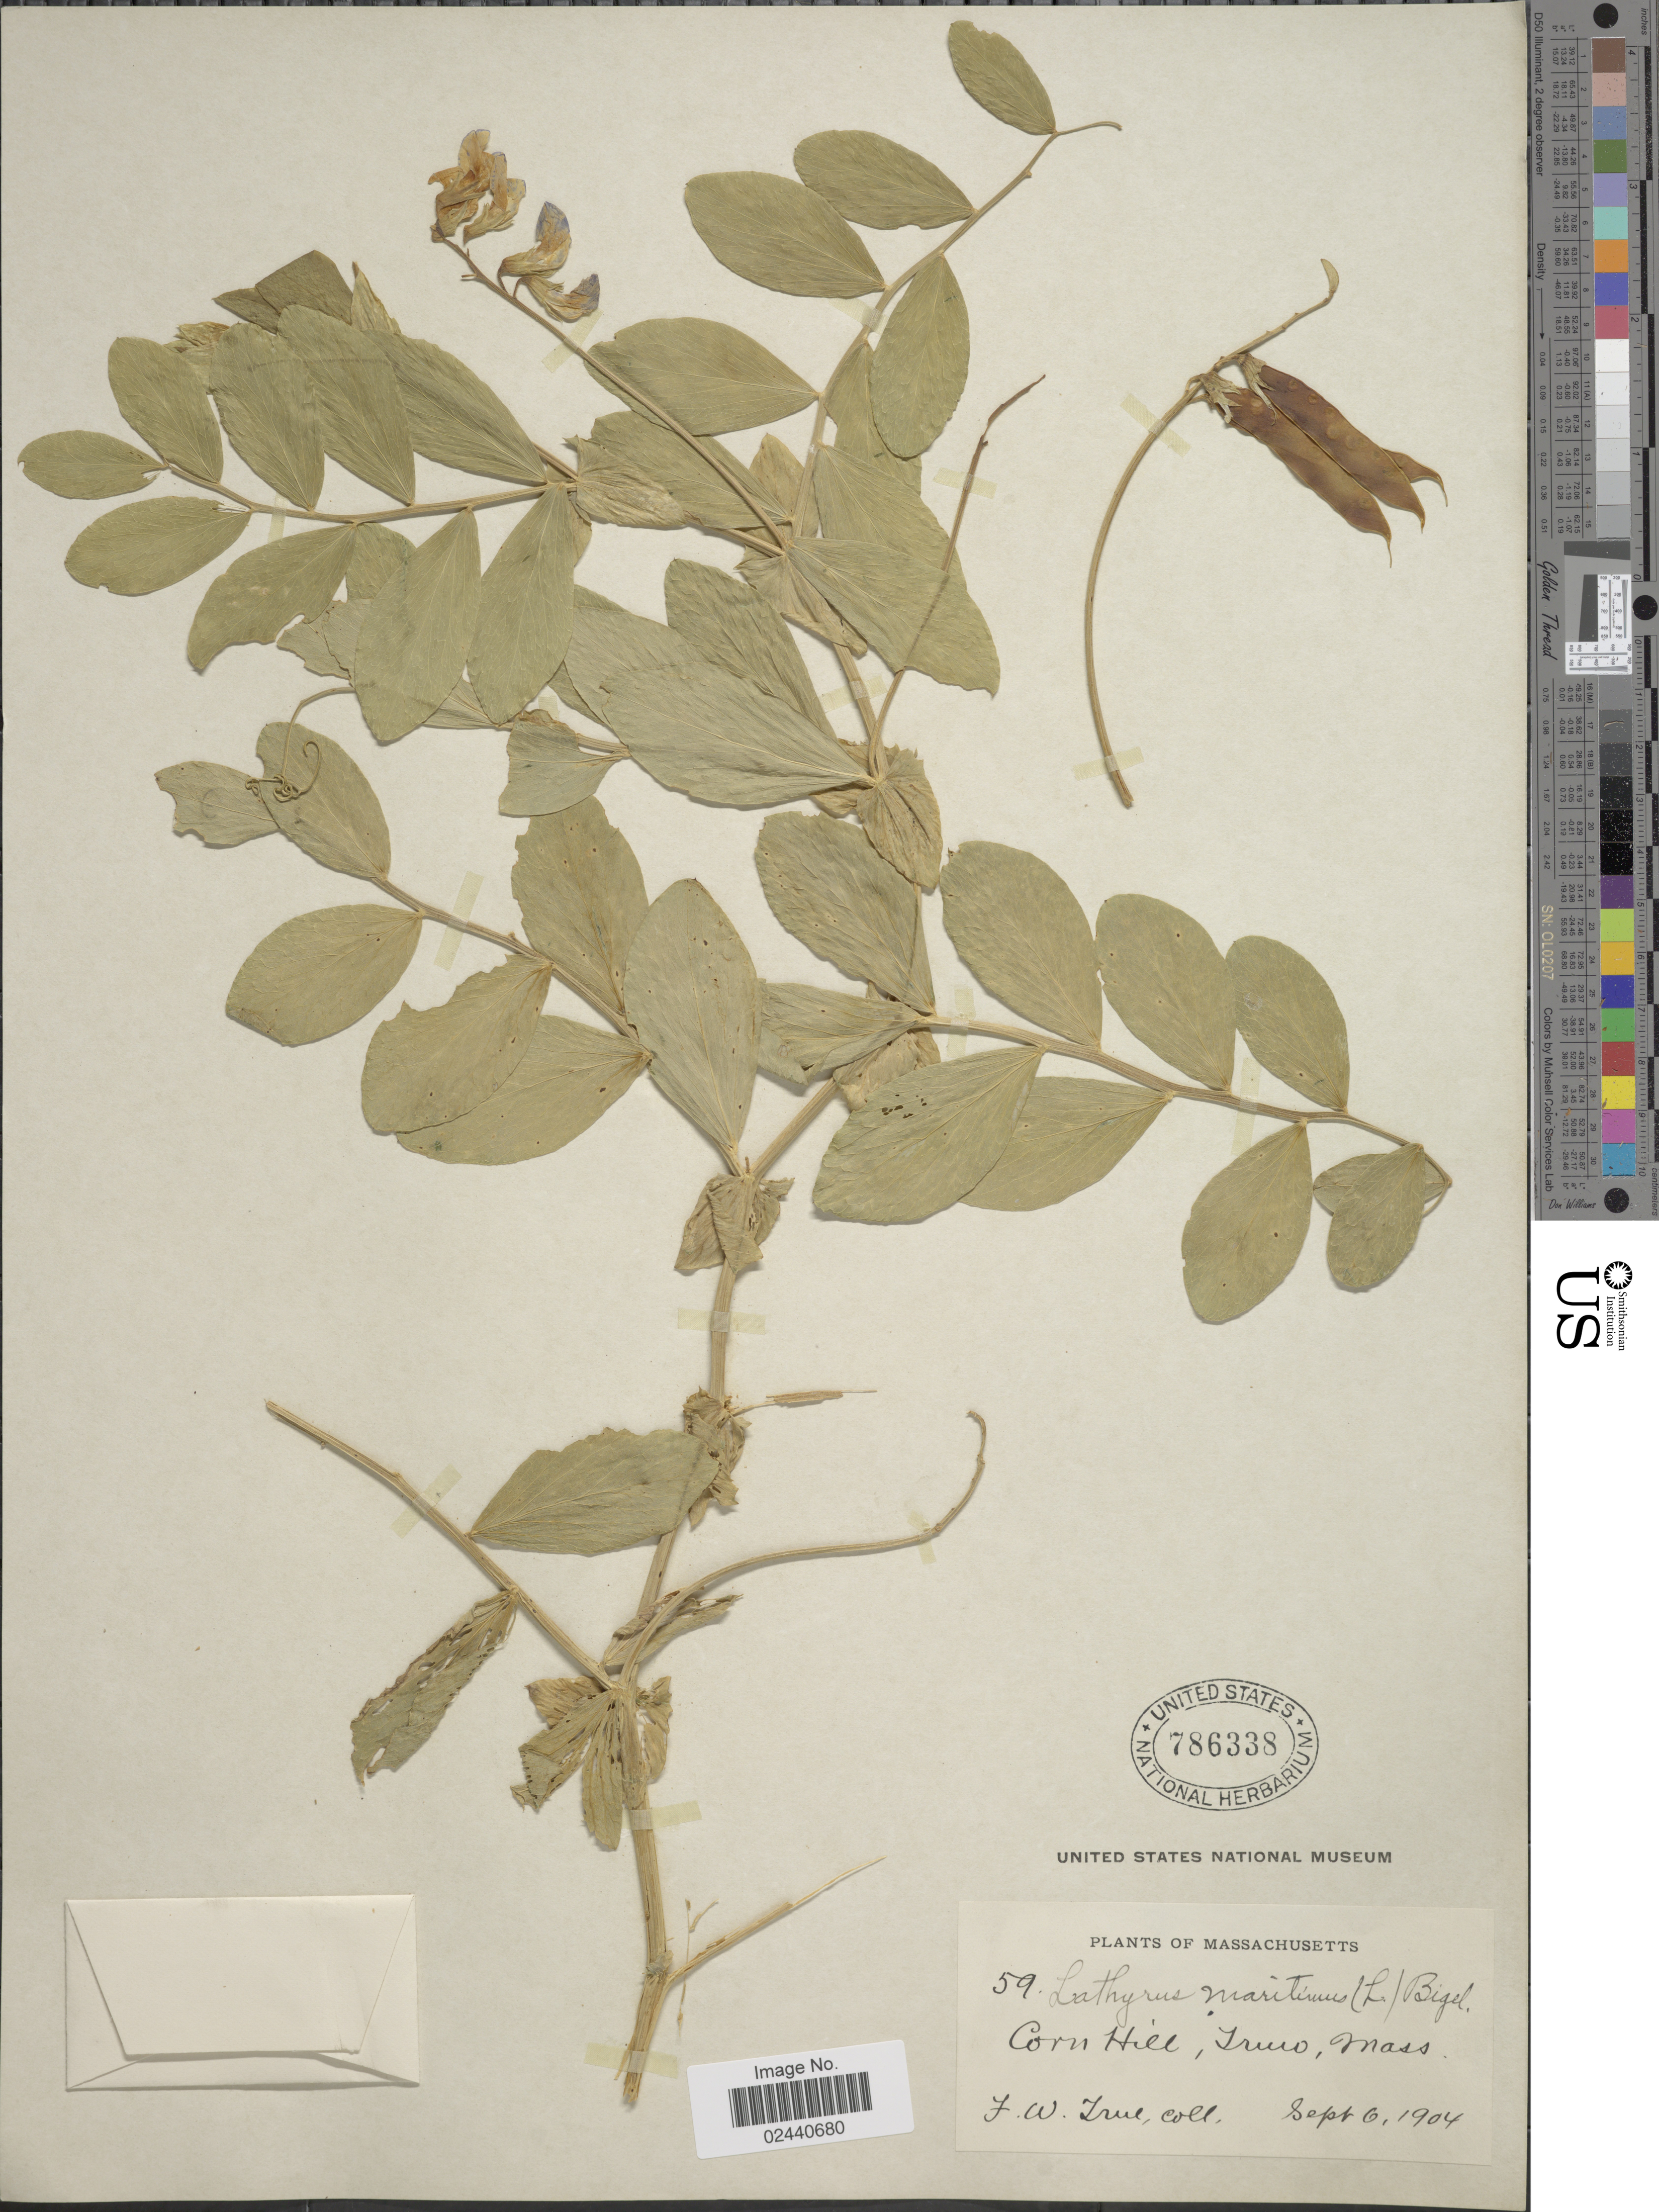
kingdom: Plantae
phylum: Tracheophyta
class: Magnoliopsida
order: Fabales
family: Fabaceae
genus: Lathyrus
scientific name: Lathyrus japonicus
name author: Willd.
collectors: F. True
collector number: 59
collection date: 1904-09-06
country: United States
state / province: Massachusetts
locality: Corn Hill, Truro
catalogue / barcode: US 786338